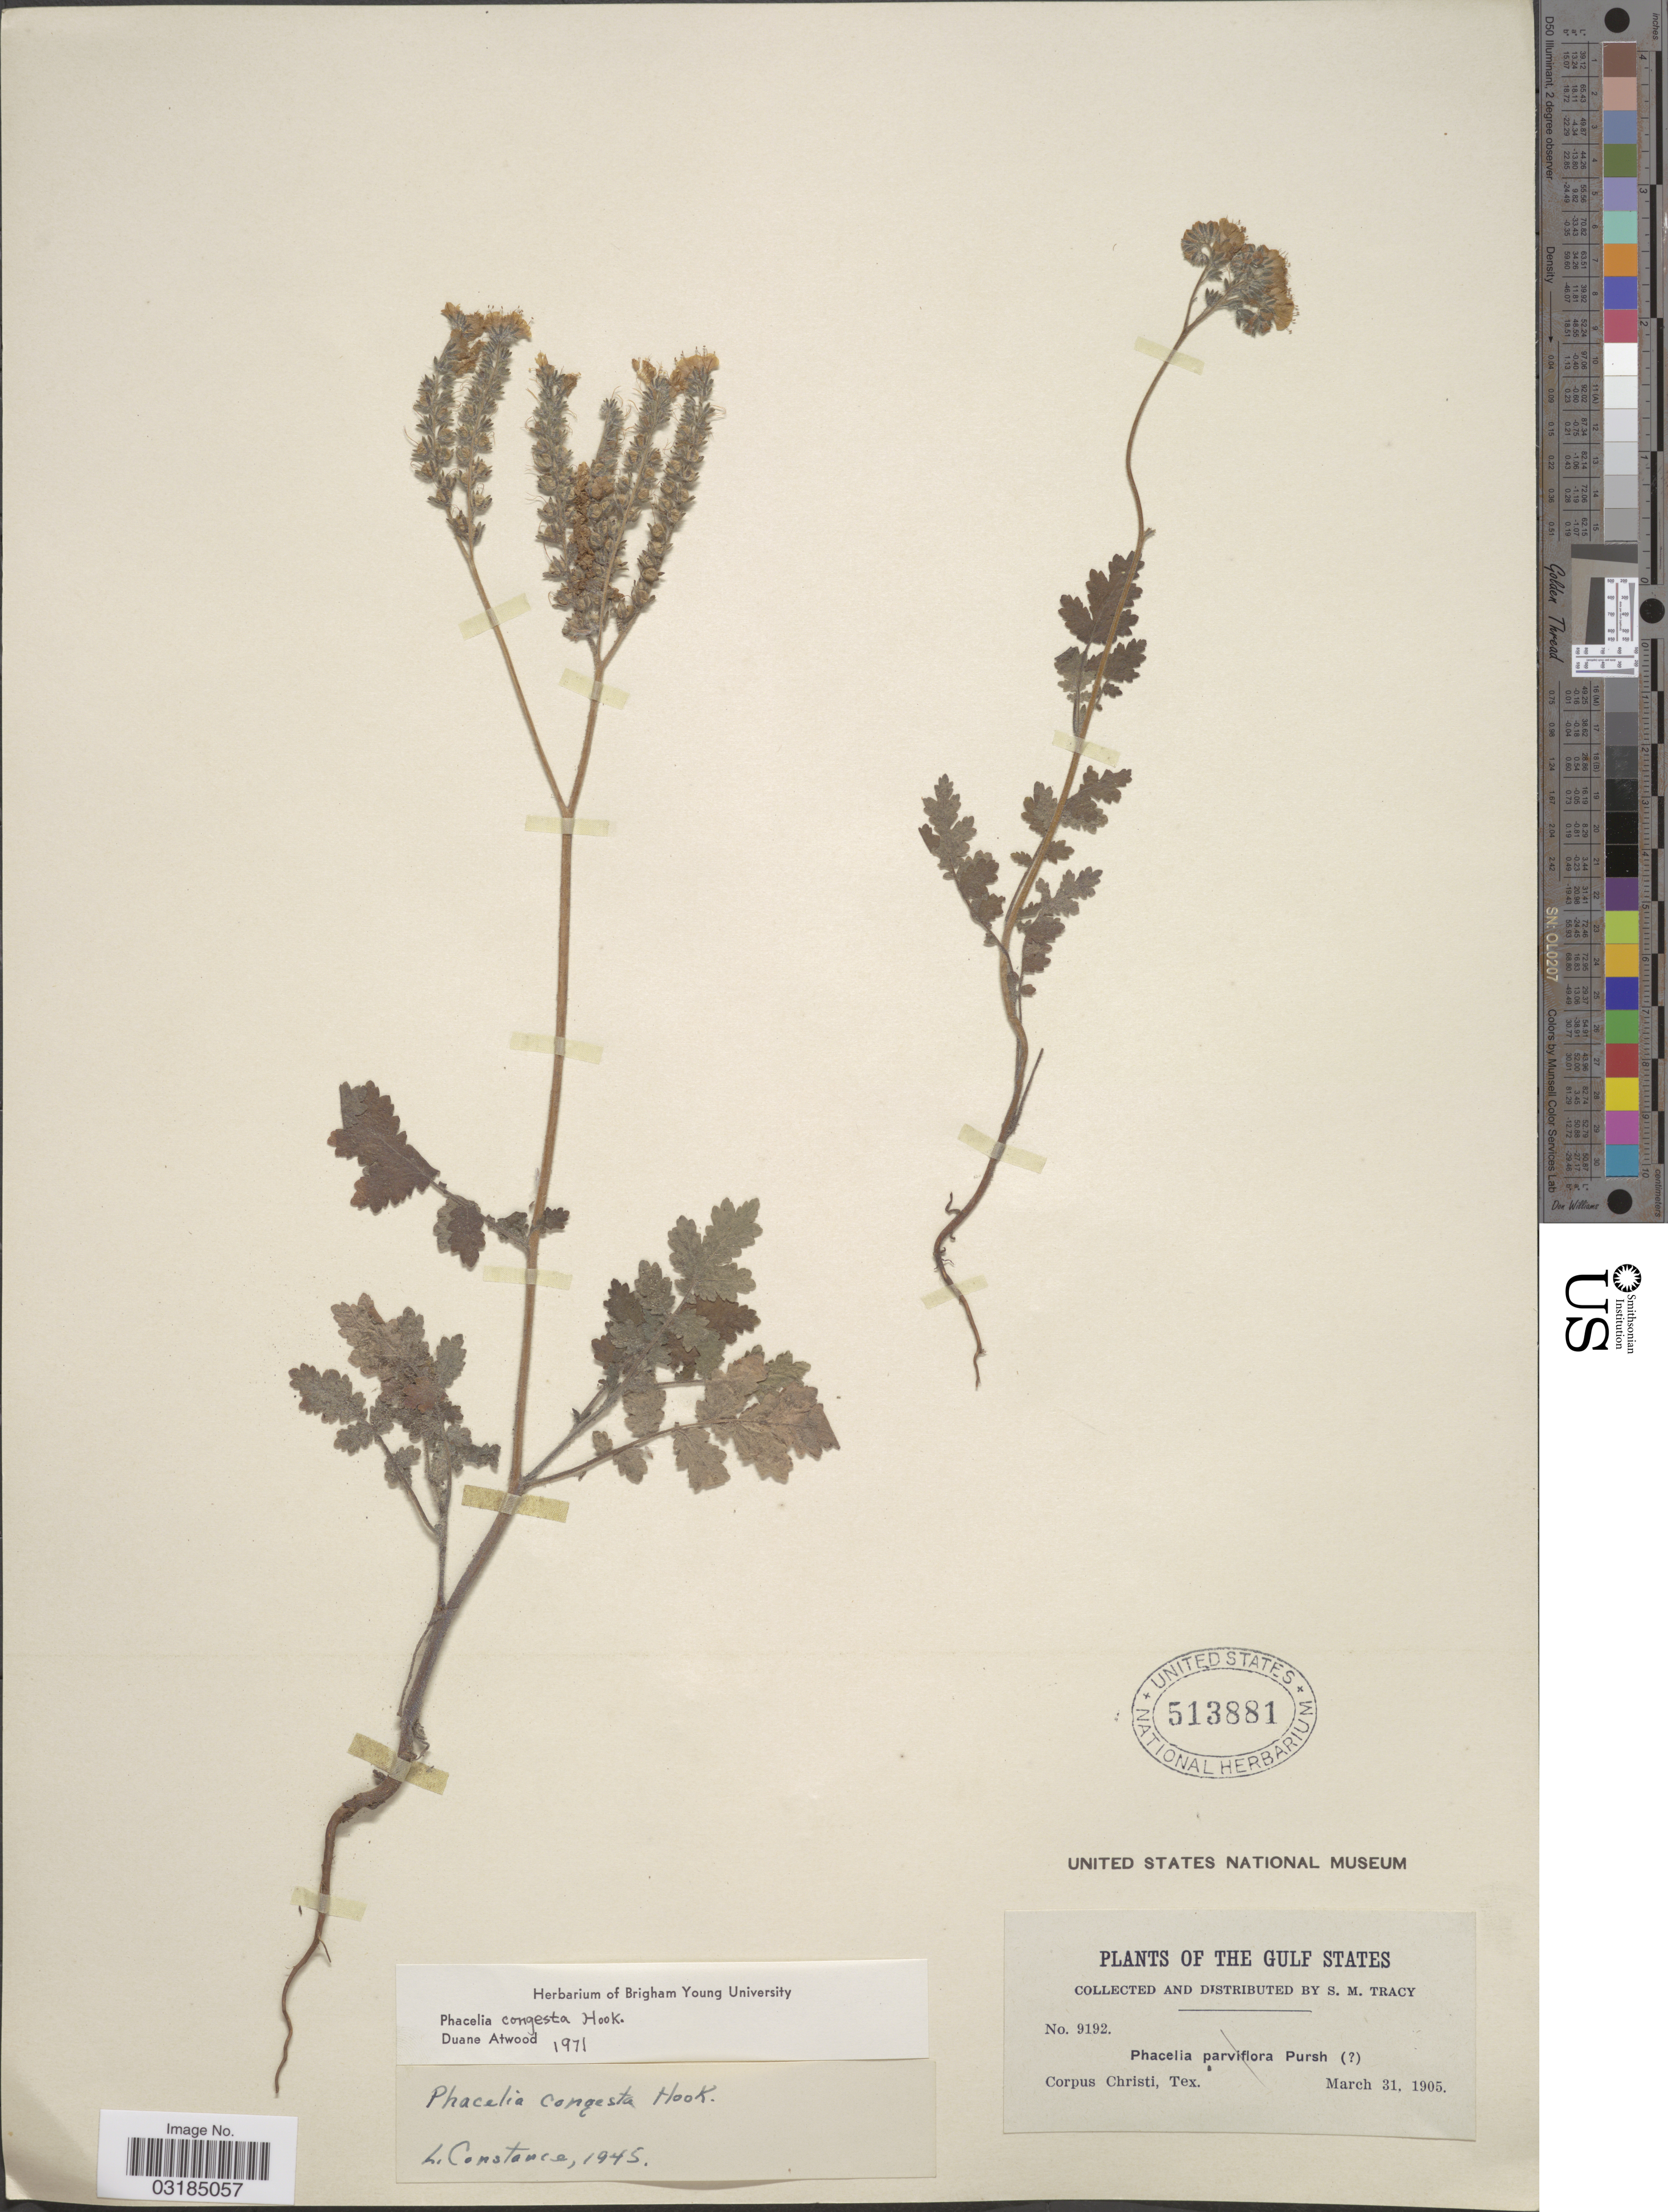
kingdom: Plantae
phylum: Tracheophyta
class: Magnoliopsida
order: Boraginales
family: Hydrophyllaceae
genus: Phacelia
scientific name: Phacelia congesta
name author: Hook.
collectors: S. M. Tracy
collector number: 9192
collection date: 1905-03-31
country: United States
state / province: Texas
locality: The Gulf States. Corpus Christi.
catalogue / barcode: US 513881